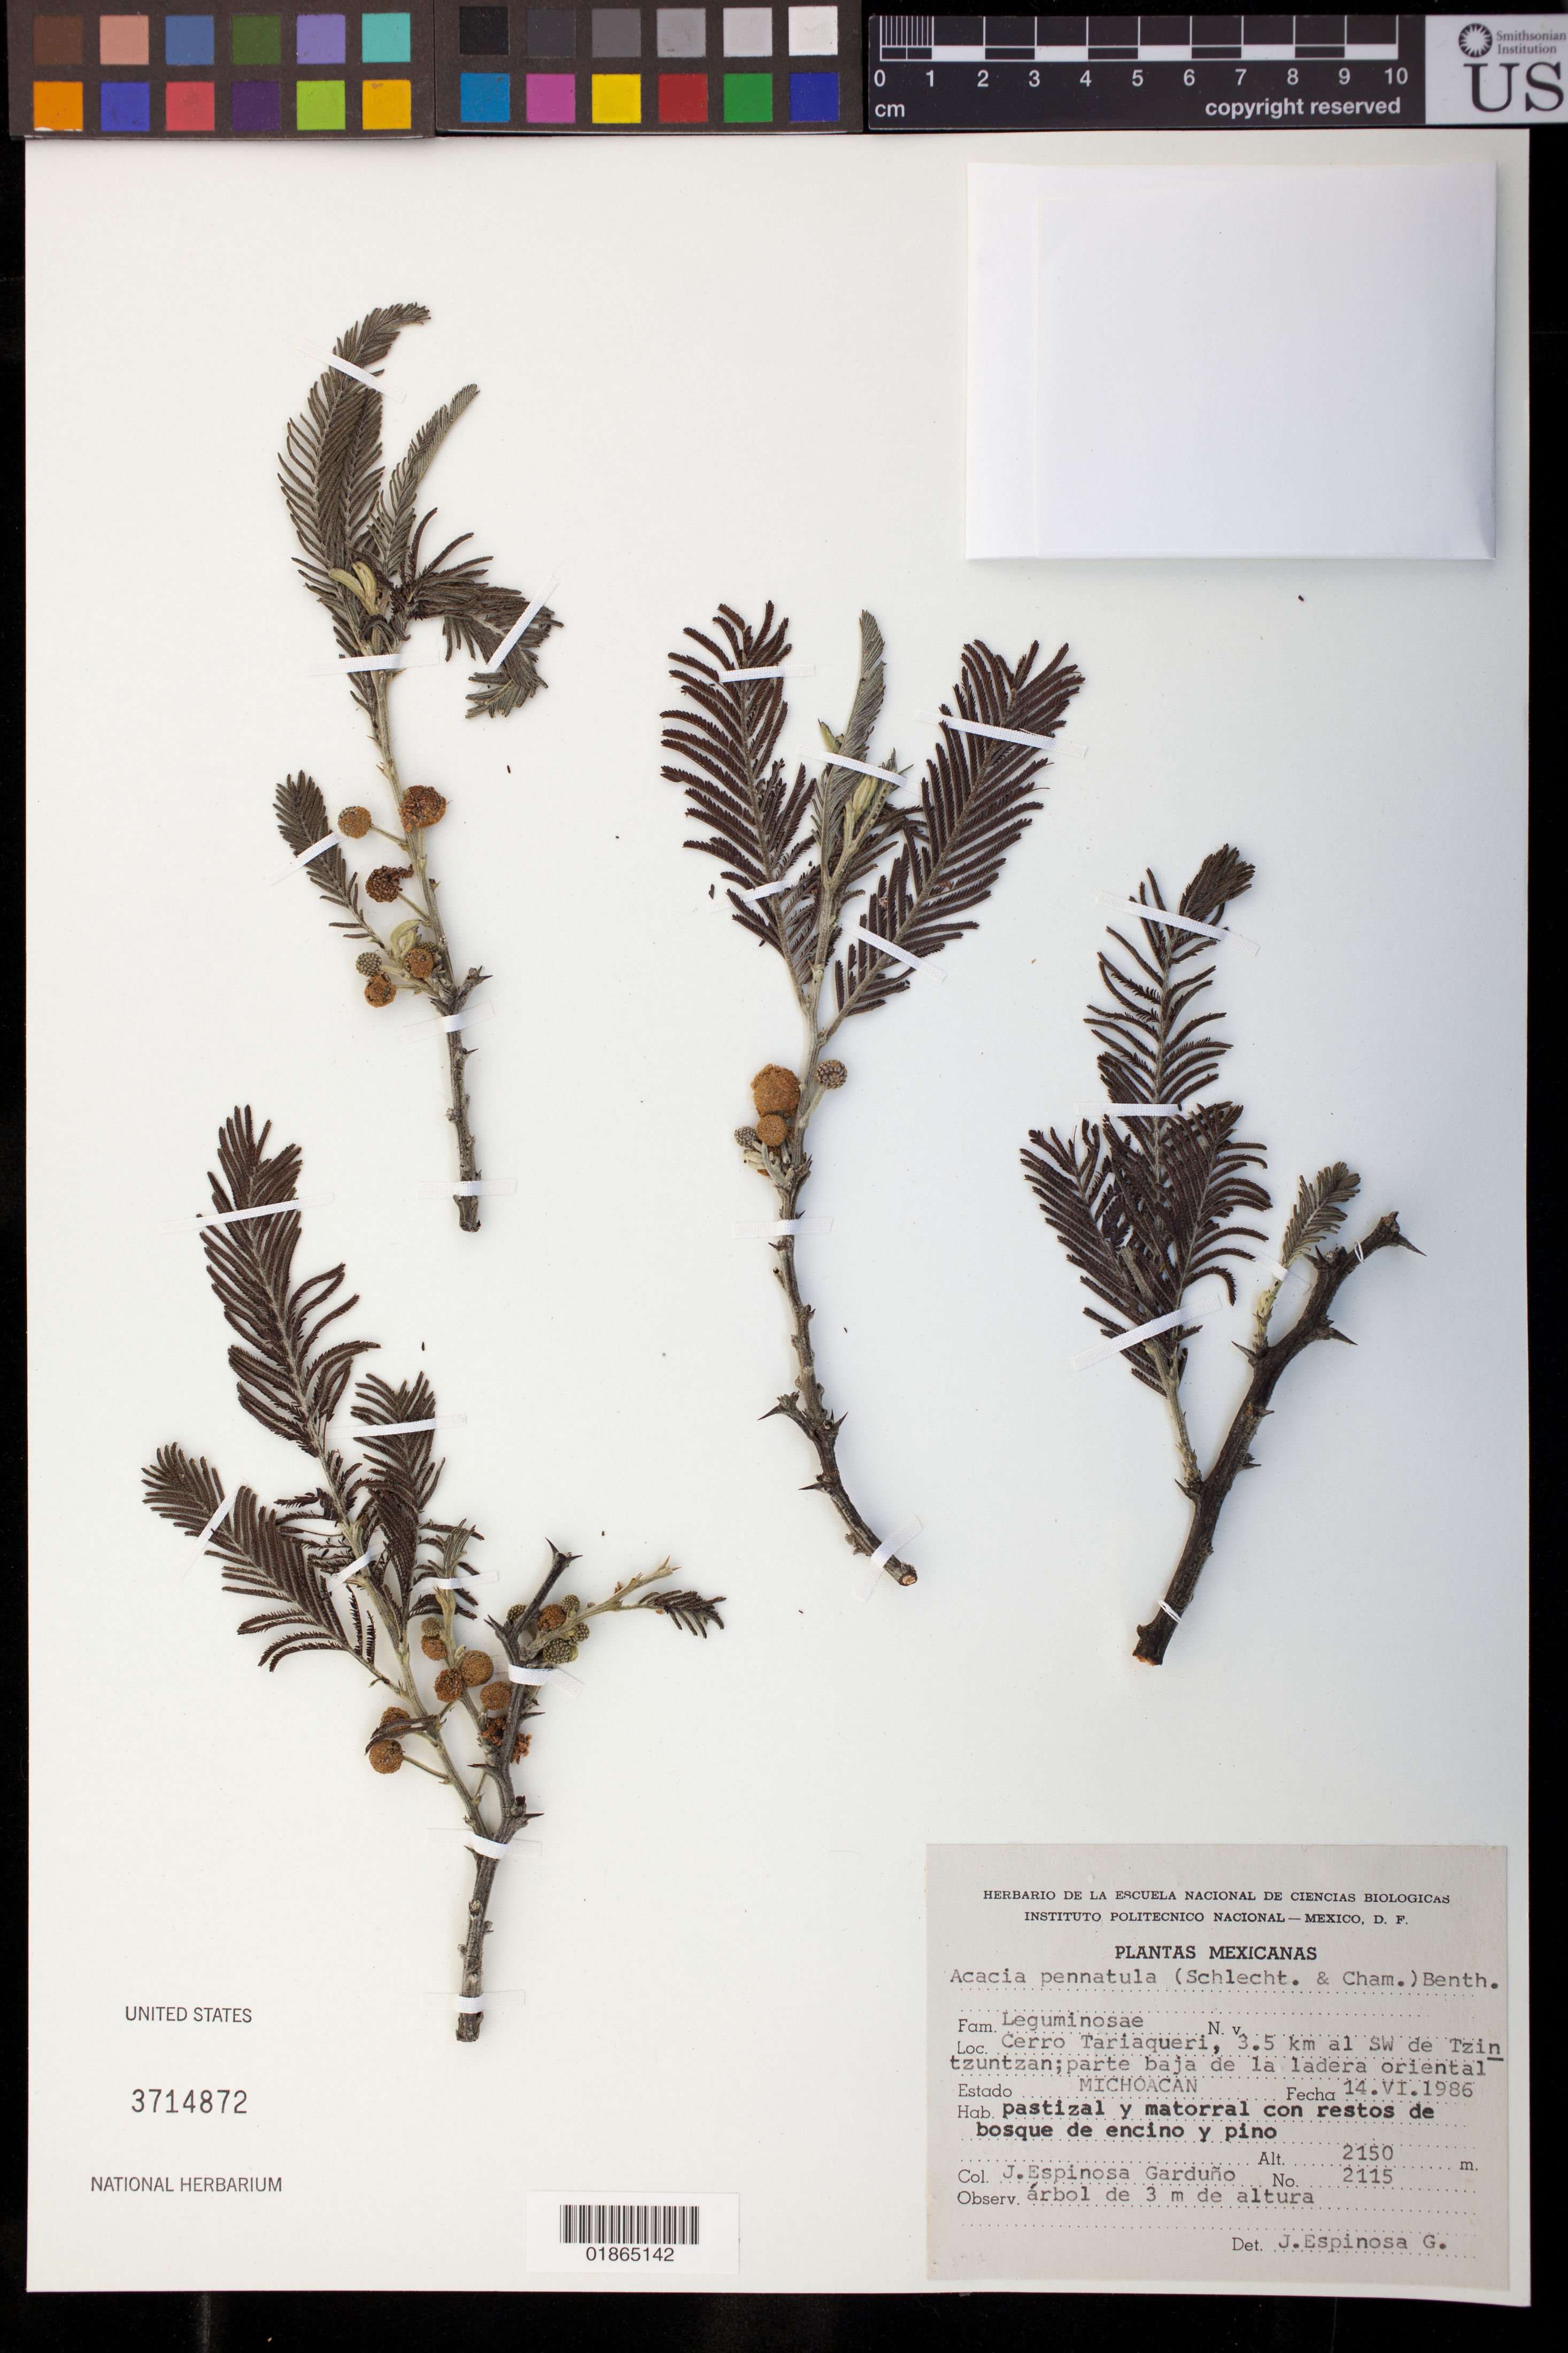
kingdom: Plantae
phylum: Tracheophyta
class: Magnoliopsida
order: Fabales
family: Fabaceae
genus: Vachellia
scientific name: Vachellia pennatula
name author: (Schltdl. & Cham.) Seigler & Ebinger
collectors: J. Espinosa Garduño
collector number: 2115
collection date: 1986-06-14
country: Mexico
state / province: Michoacán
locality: Cerro Tariaqueri, 3.5 km al SW de Tzintzuntzan; parte baja de la ladera oriental.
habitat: Pastizal y matorral con restos de bosque de encino y pino.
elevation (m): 2150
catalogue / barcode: US 3714872